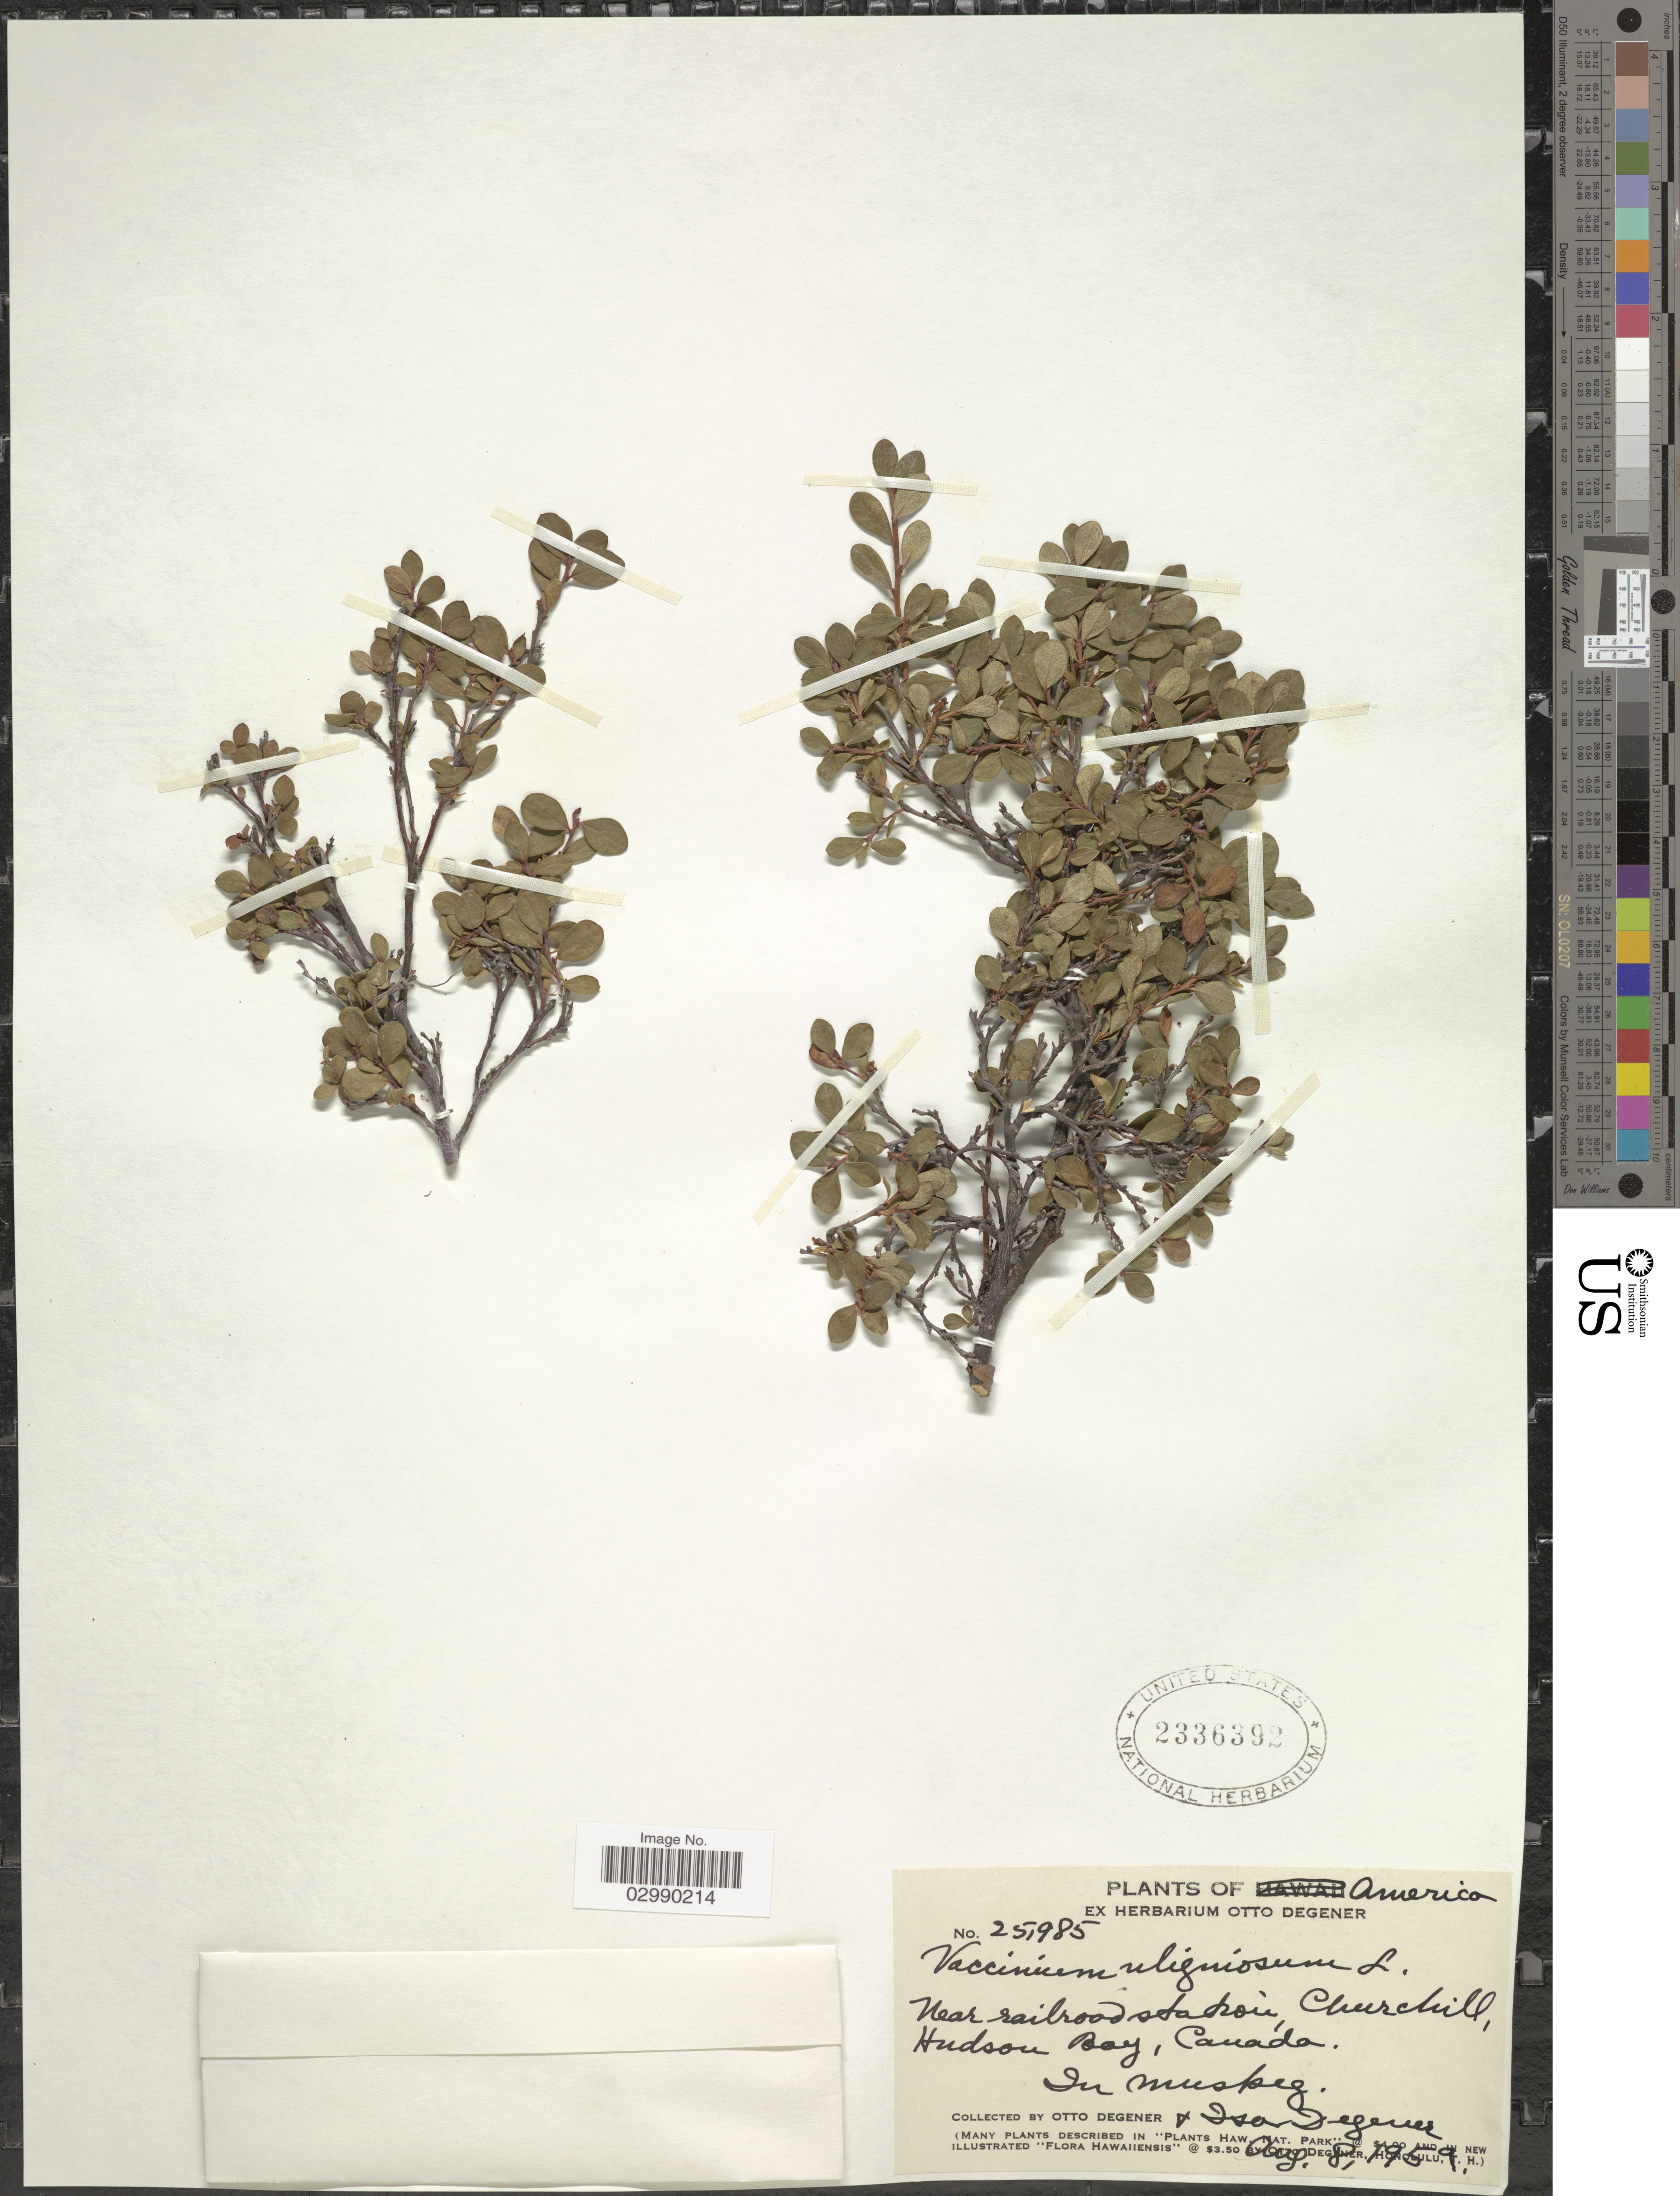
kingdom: Plantae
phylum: Tracheophyta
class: Magnoliopsida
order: Ericales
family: Ericaceae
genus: Vaccinium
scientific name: Vaccinium uliginosum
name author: L.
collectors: O. Degener & I. Degener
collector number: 25985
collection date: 1959-08-08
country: Canada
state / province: Manitoba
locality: Near railroad station, Churchill, Hudson Bay.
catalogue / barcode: US 2336392